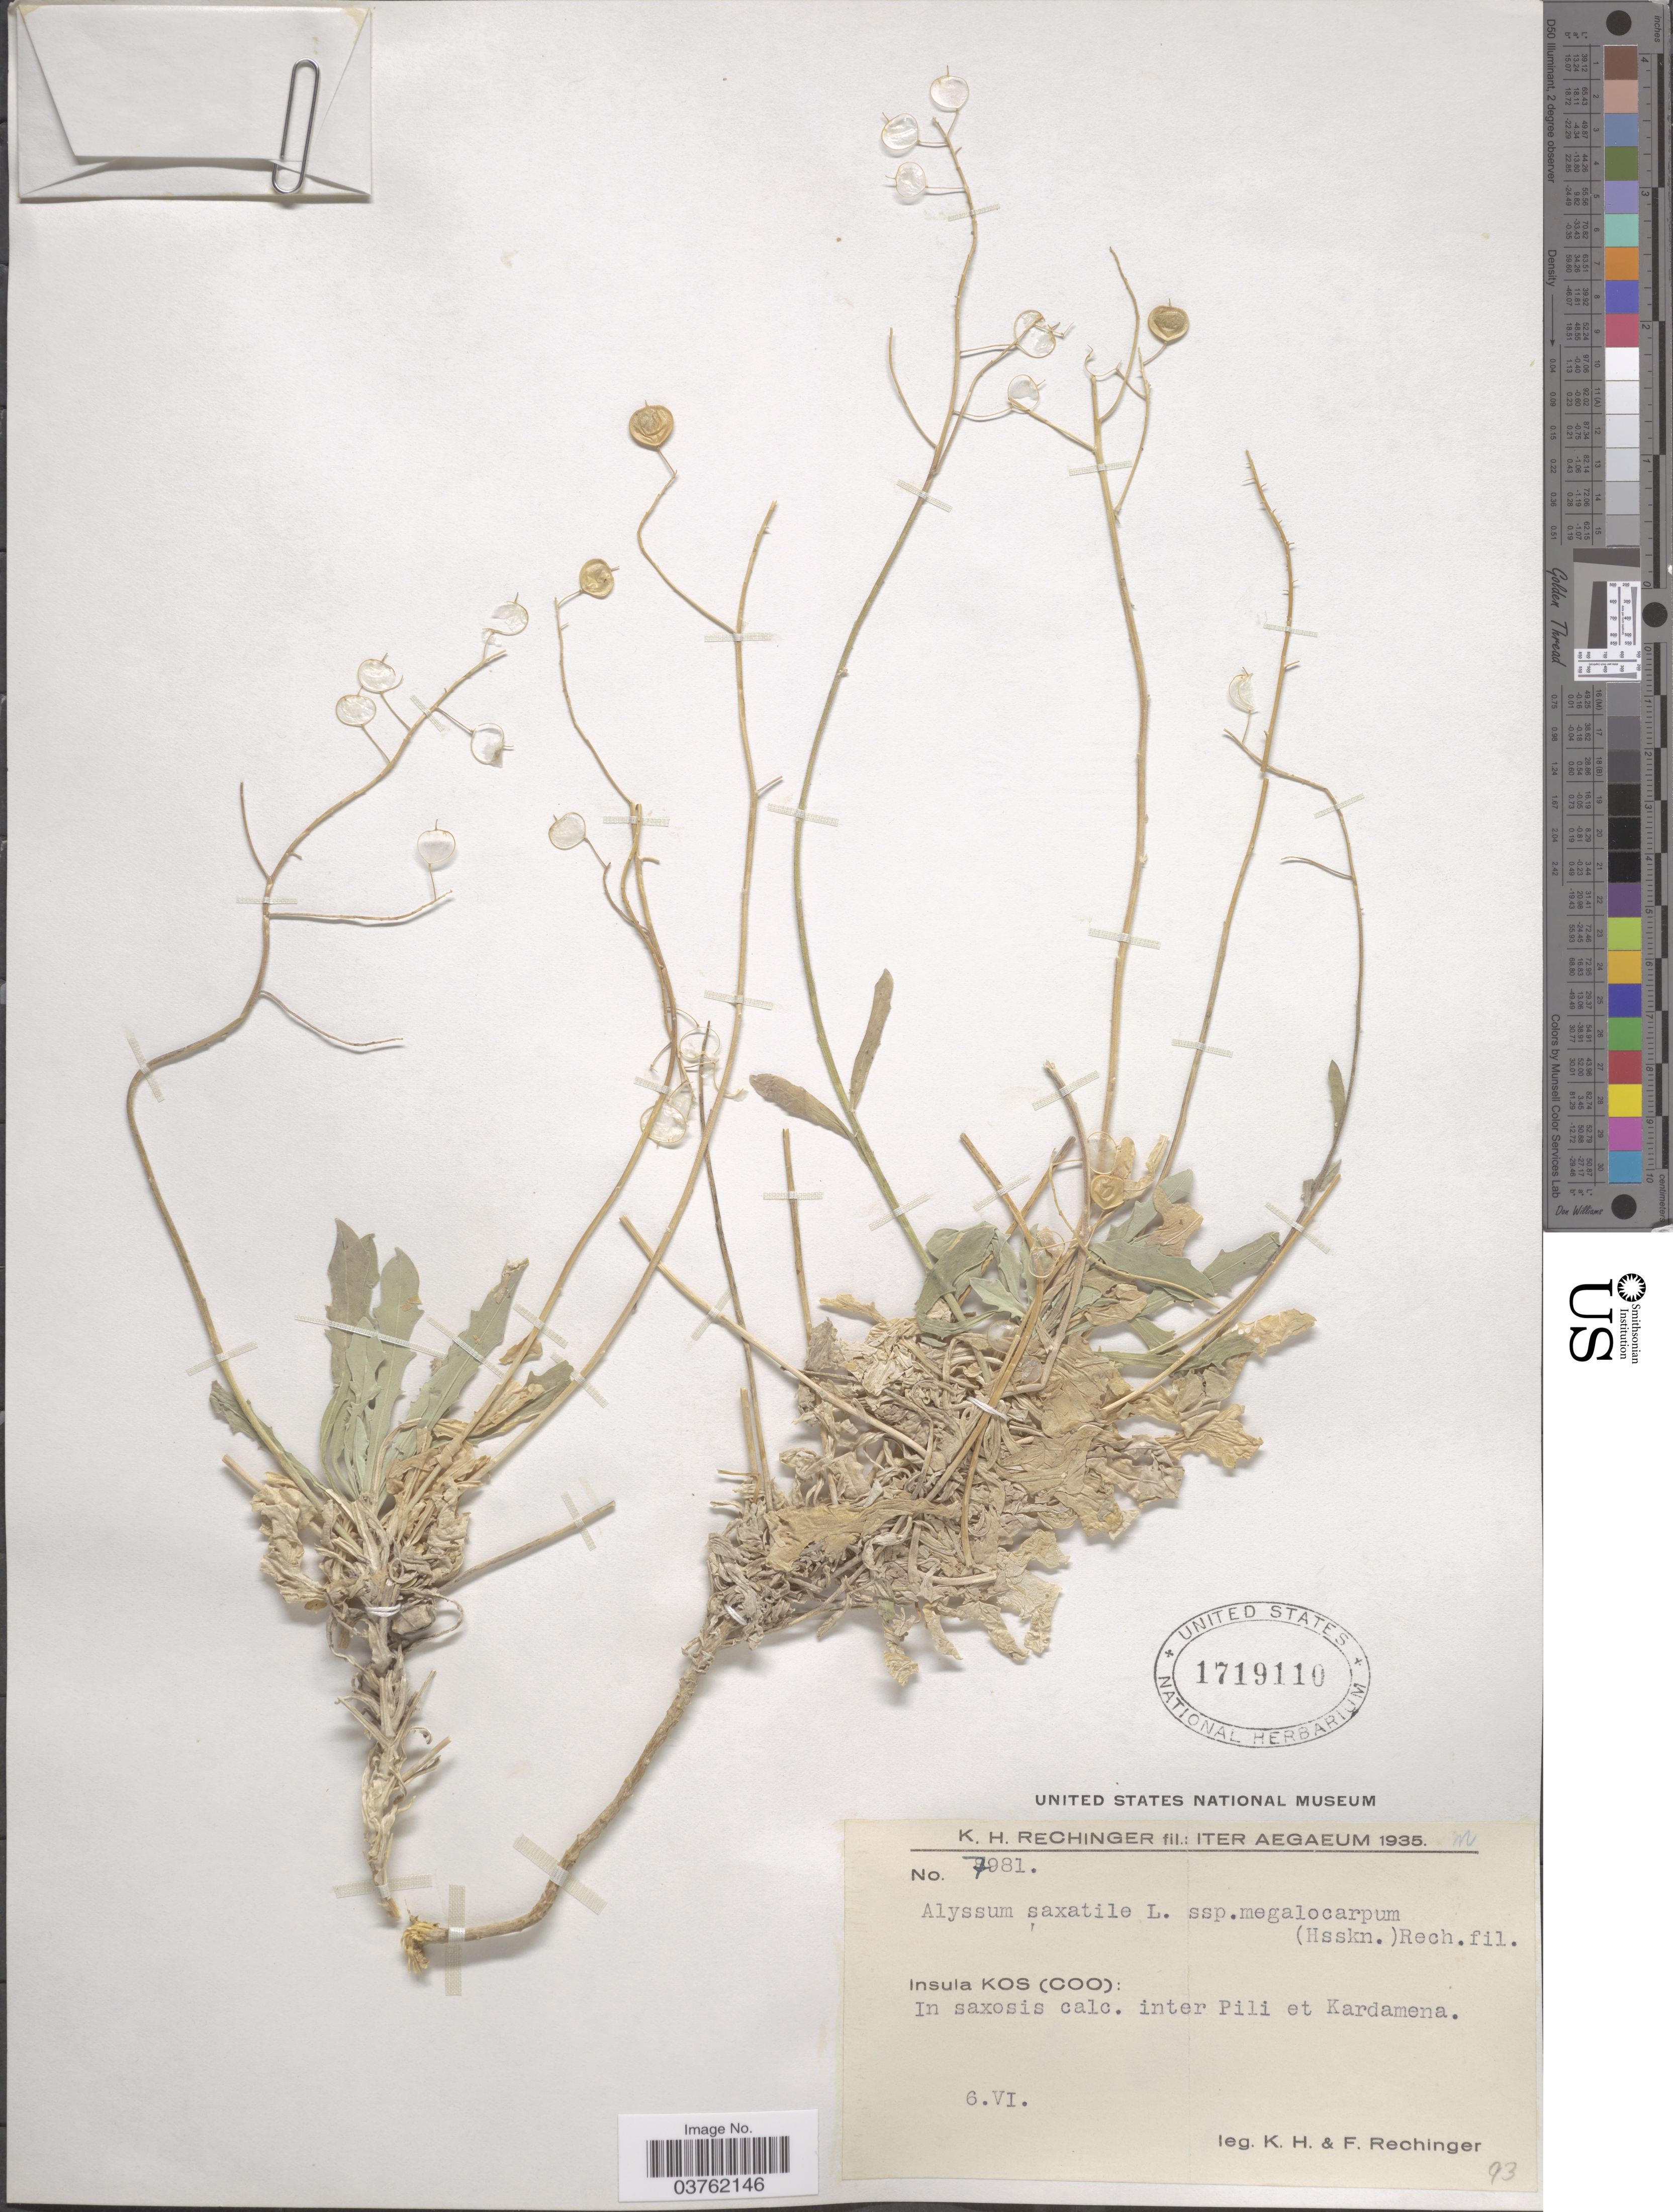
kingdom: Plantae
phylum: Tracheophyta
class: Magnoliopsida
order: Brassicales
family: Brassicaceae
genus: Alyssum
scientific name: Alyssum saxatile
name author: L.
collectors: K. H. Rechinger & F. Rechinger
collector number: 7981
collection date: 1935-06-06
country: Greece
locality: Iter Aegaeum. Insula Kos (Coo): In saxosis calc. inter Pili et Kardamena.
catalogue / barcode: US 1719110